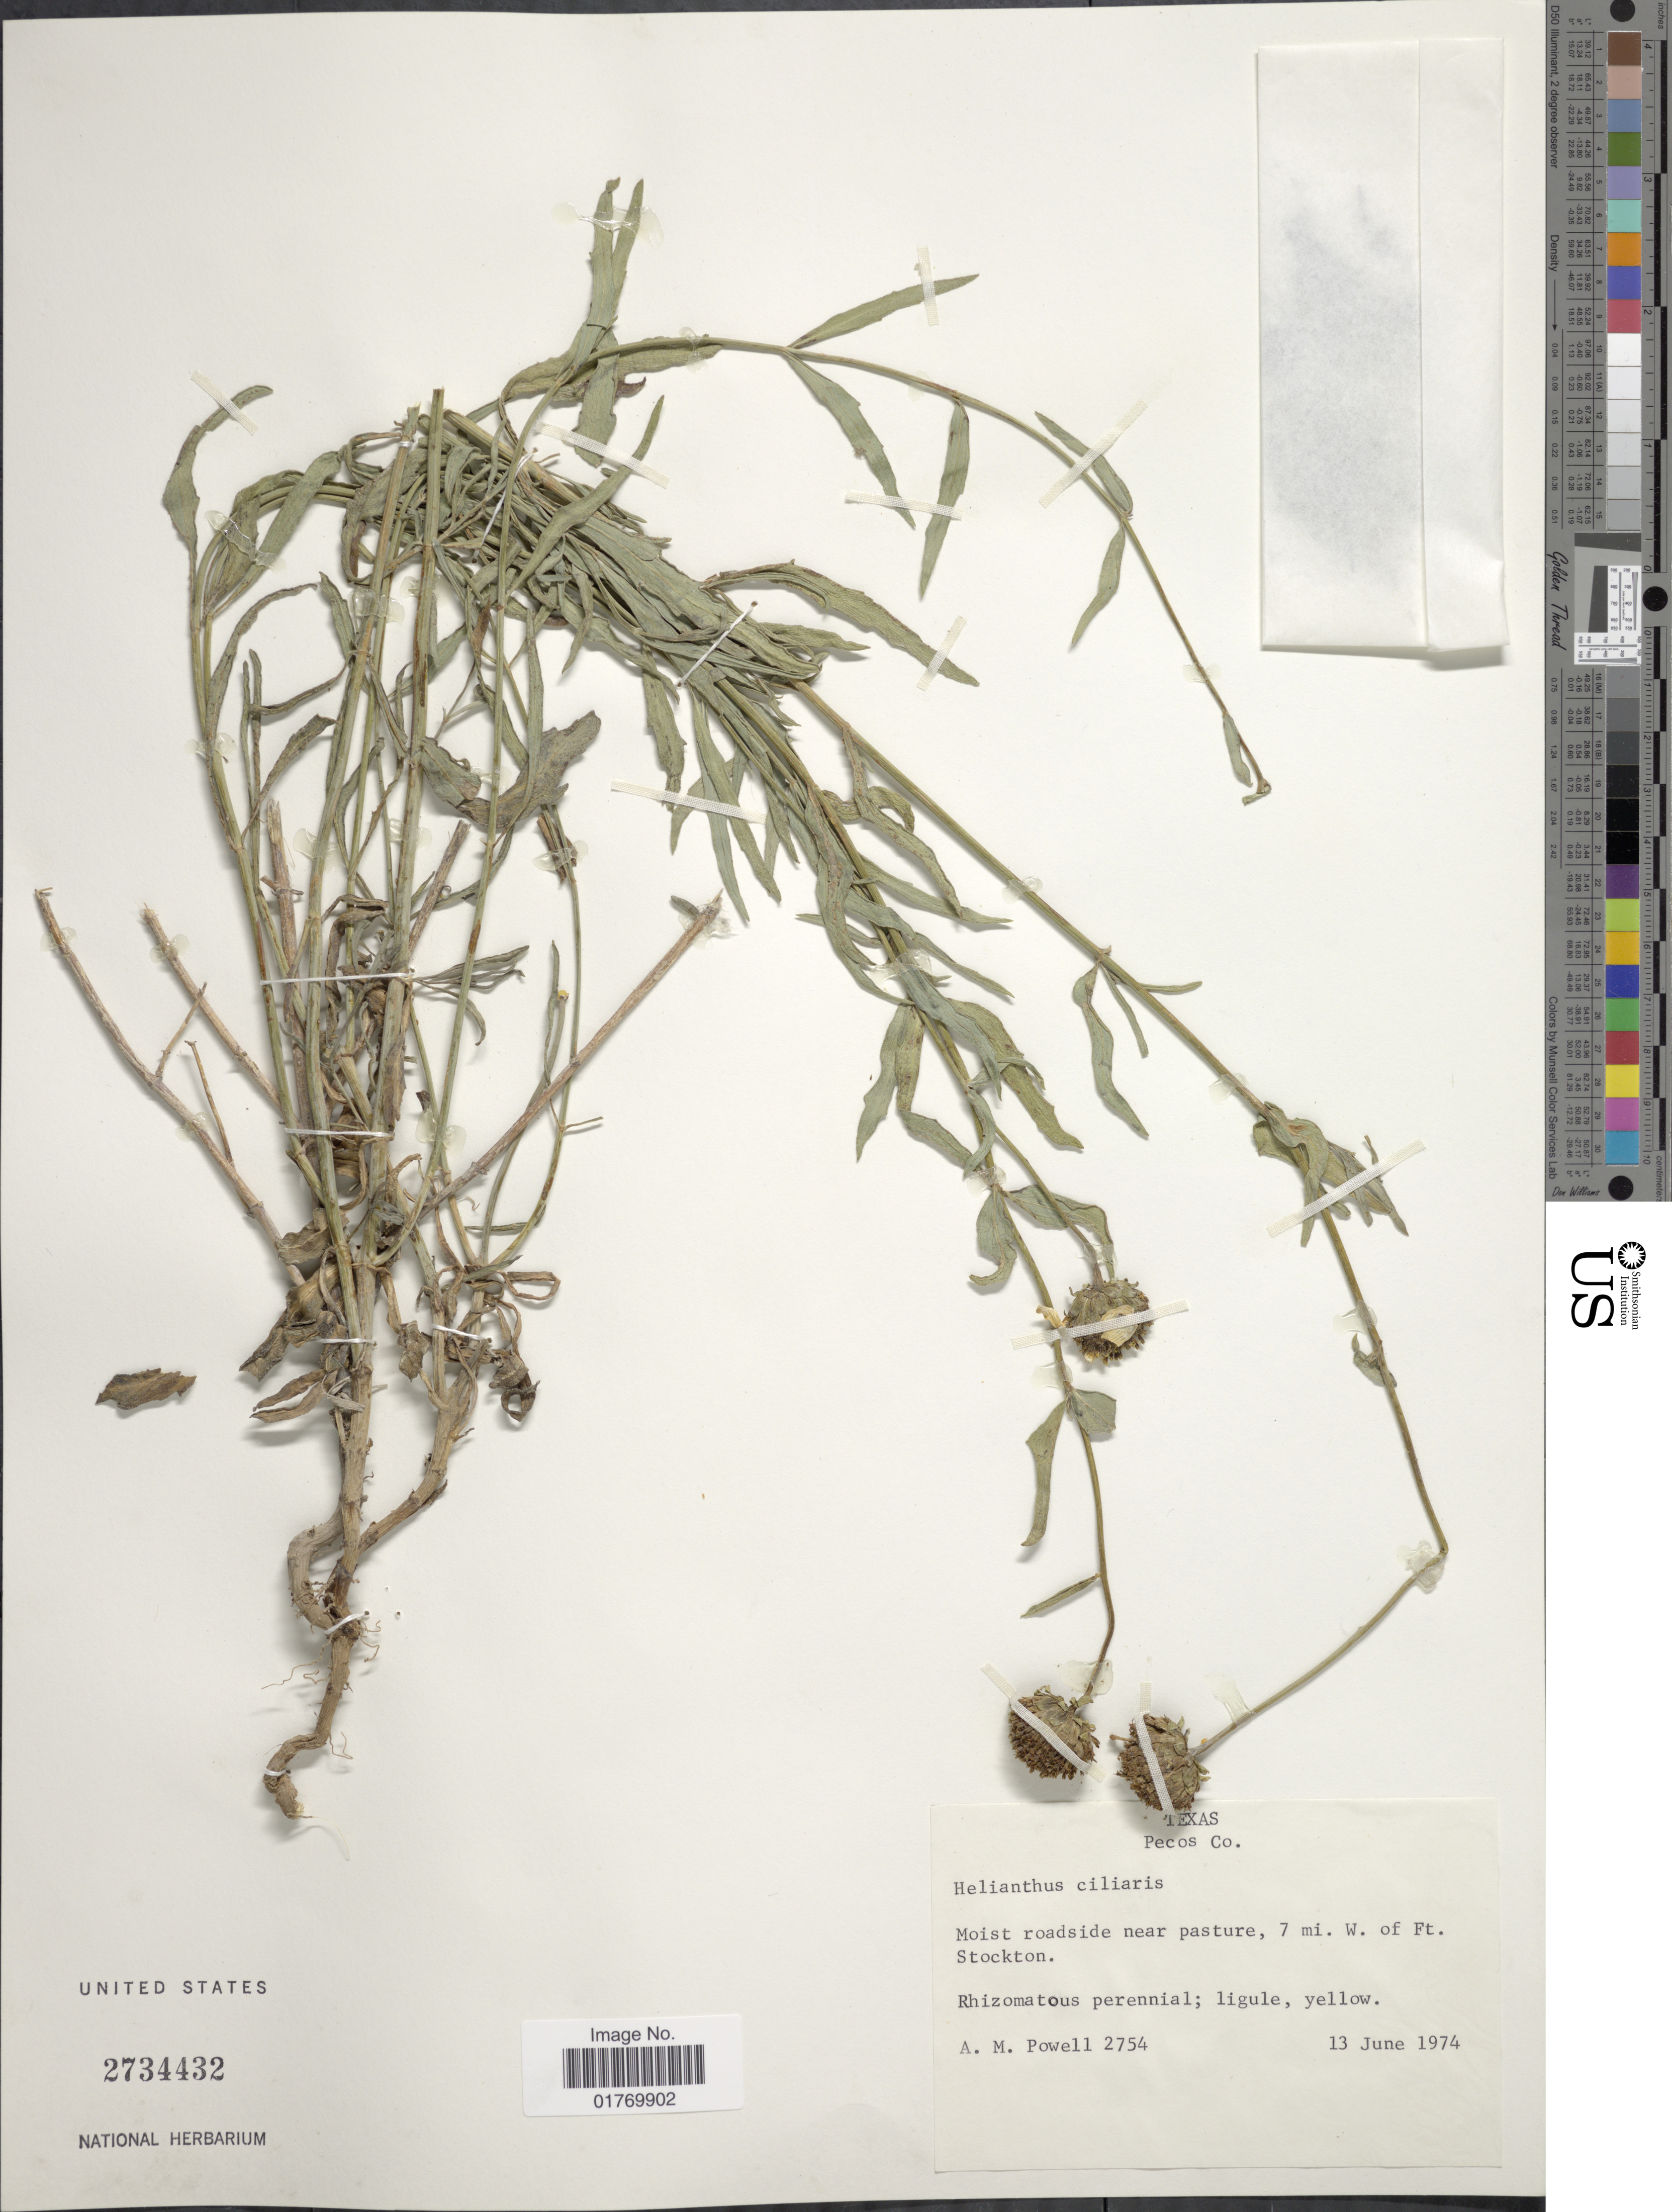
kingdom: Plantae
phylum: Tracheophyta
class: Magnoliopsida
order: Asterales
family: Asteraceae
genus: Helianthus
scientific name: Helianthus ciliaris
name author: DC.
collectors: A. M. Powell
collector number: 2754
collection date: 1974-06-13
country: United States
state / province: Texas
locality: Pecos Co., Moist roadside near pastures, 7 mi. W. of FT. Stockton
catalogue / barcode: US 2734432